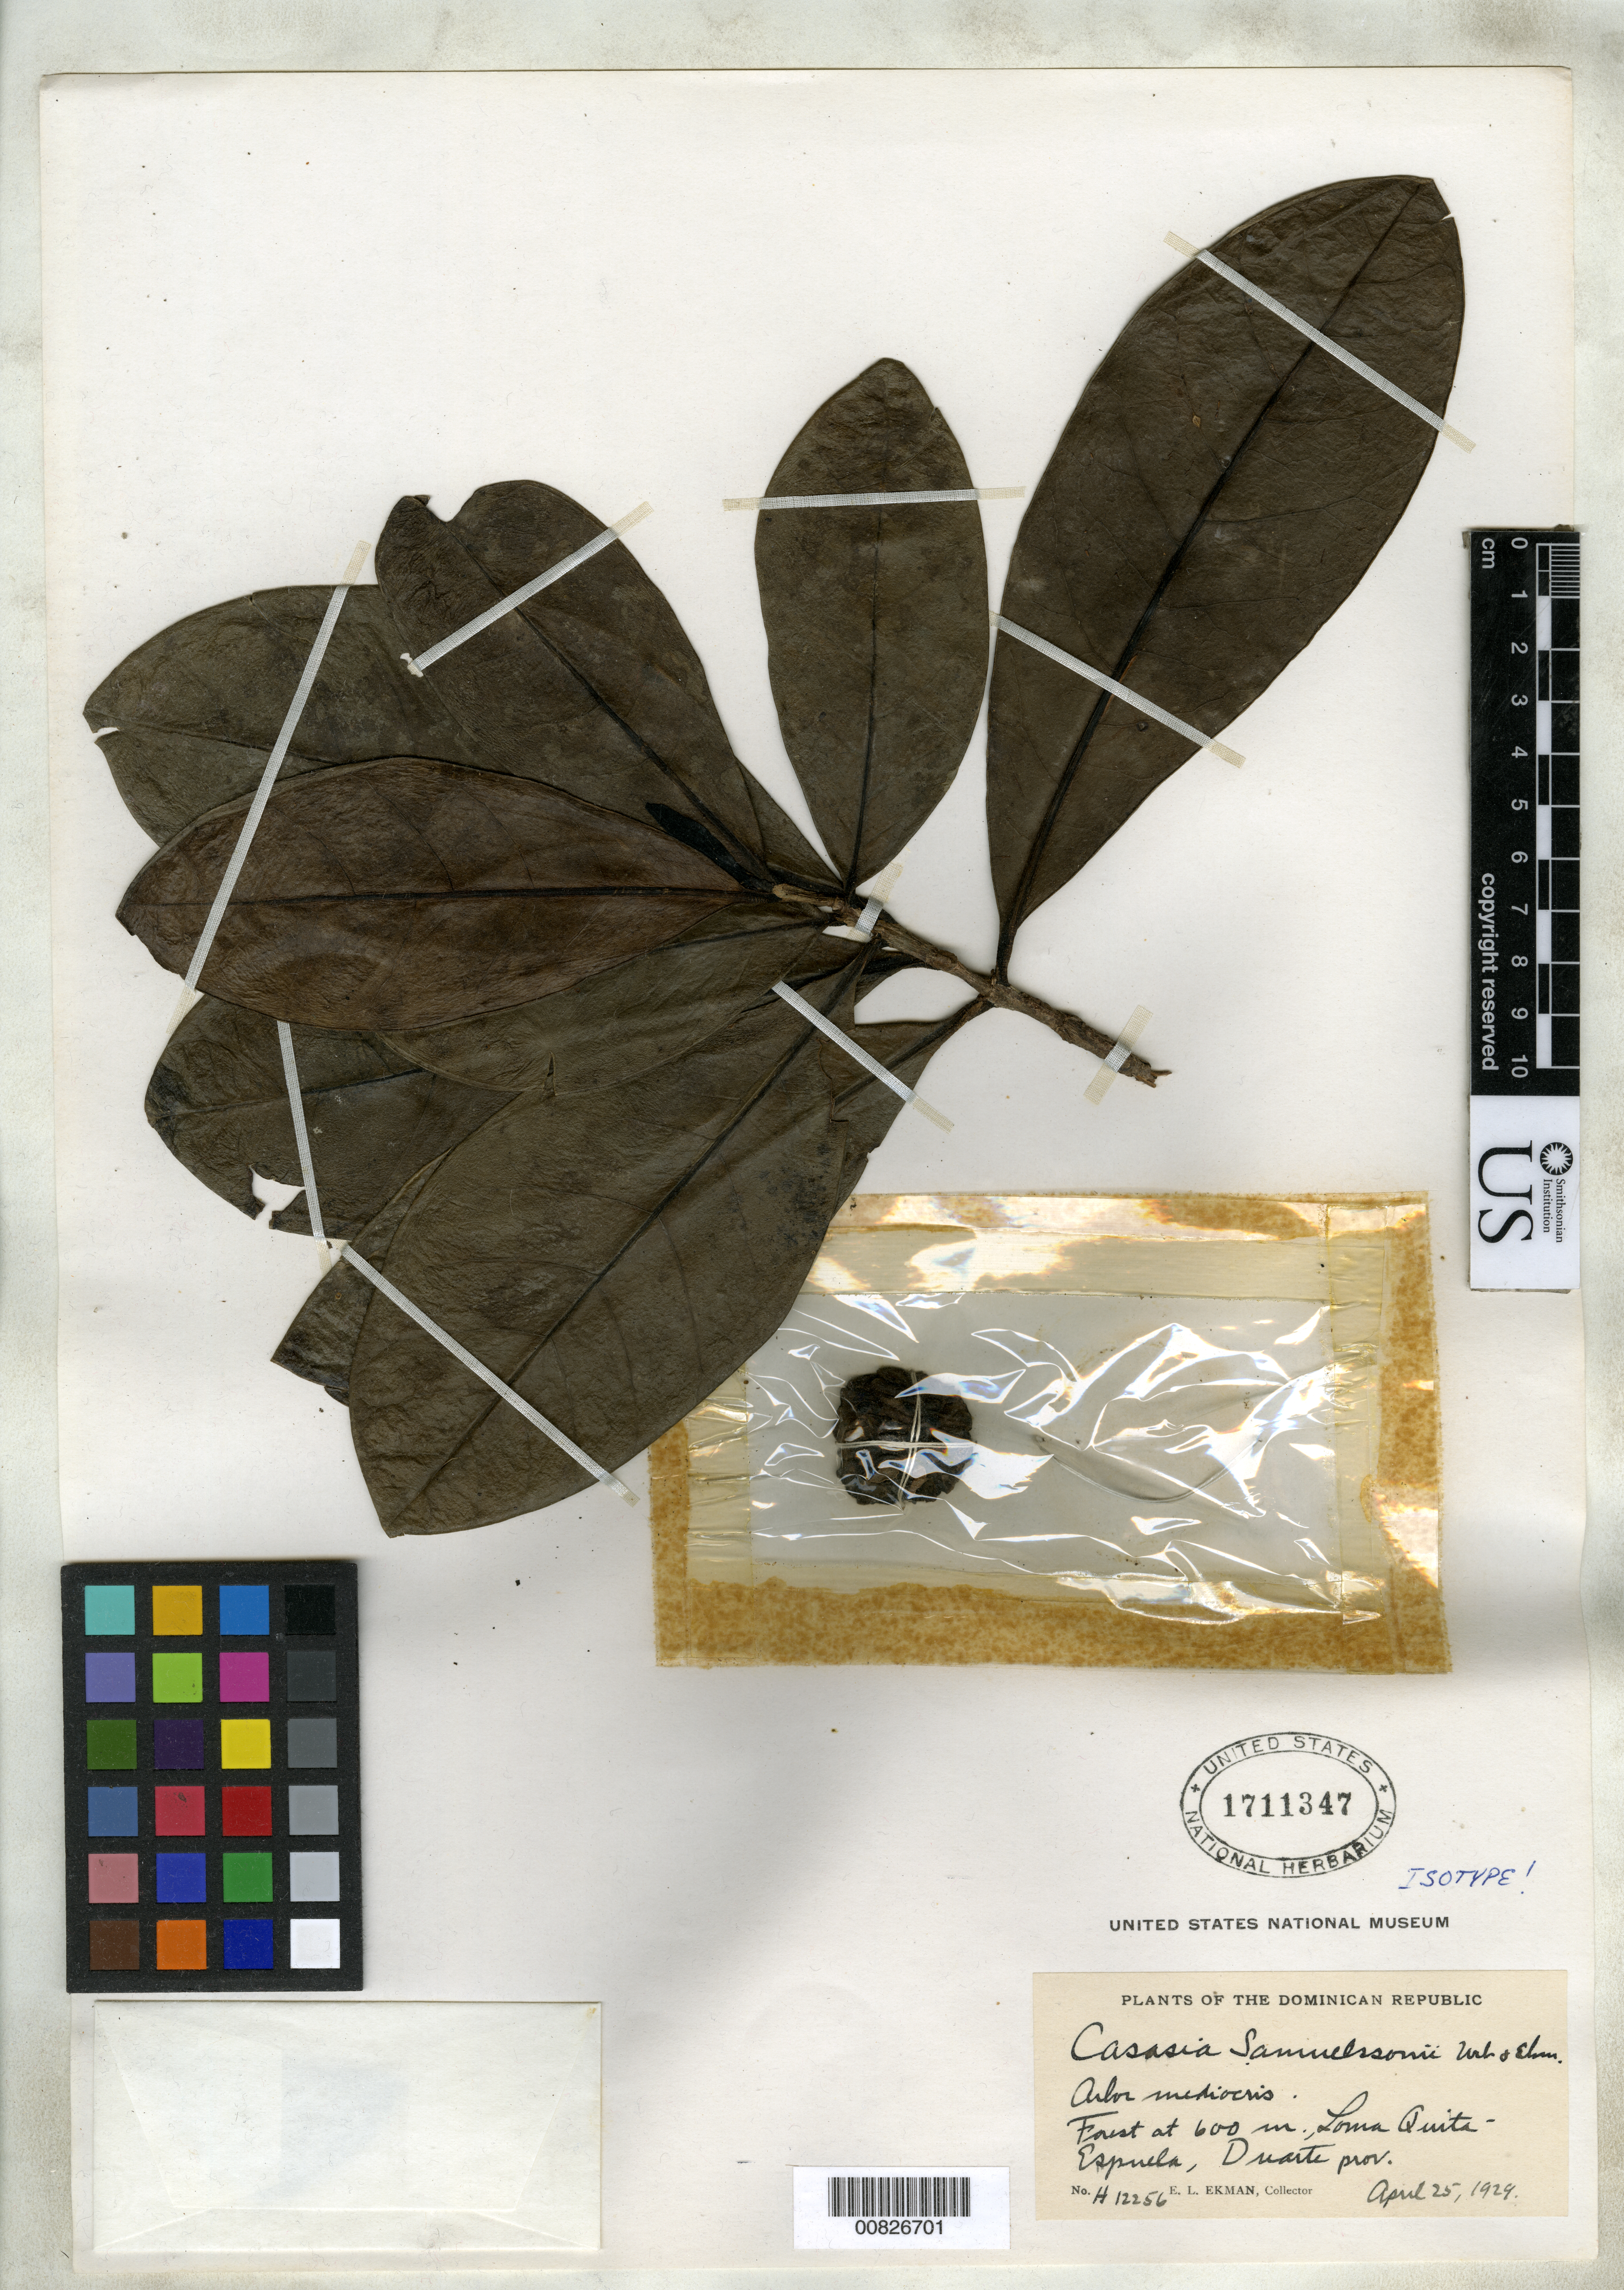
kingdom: Plantae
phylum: Tracheophyta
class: Magnoliopsida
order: Gentianales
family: Rubiaceae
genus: Casasia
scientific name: Casasia samuelssonii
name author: Urb. & Ekman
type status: Isotype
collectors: E. L. Ekman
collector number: H 12256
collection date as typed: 25 Apr 1929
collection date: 1929-04-25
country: Dominican Republic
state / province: Duarte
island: Hispaniola Island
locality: Loma Quita-Espuela.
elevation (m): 400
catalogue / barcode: US 1711347